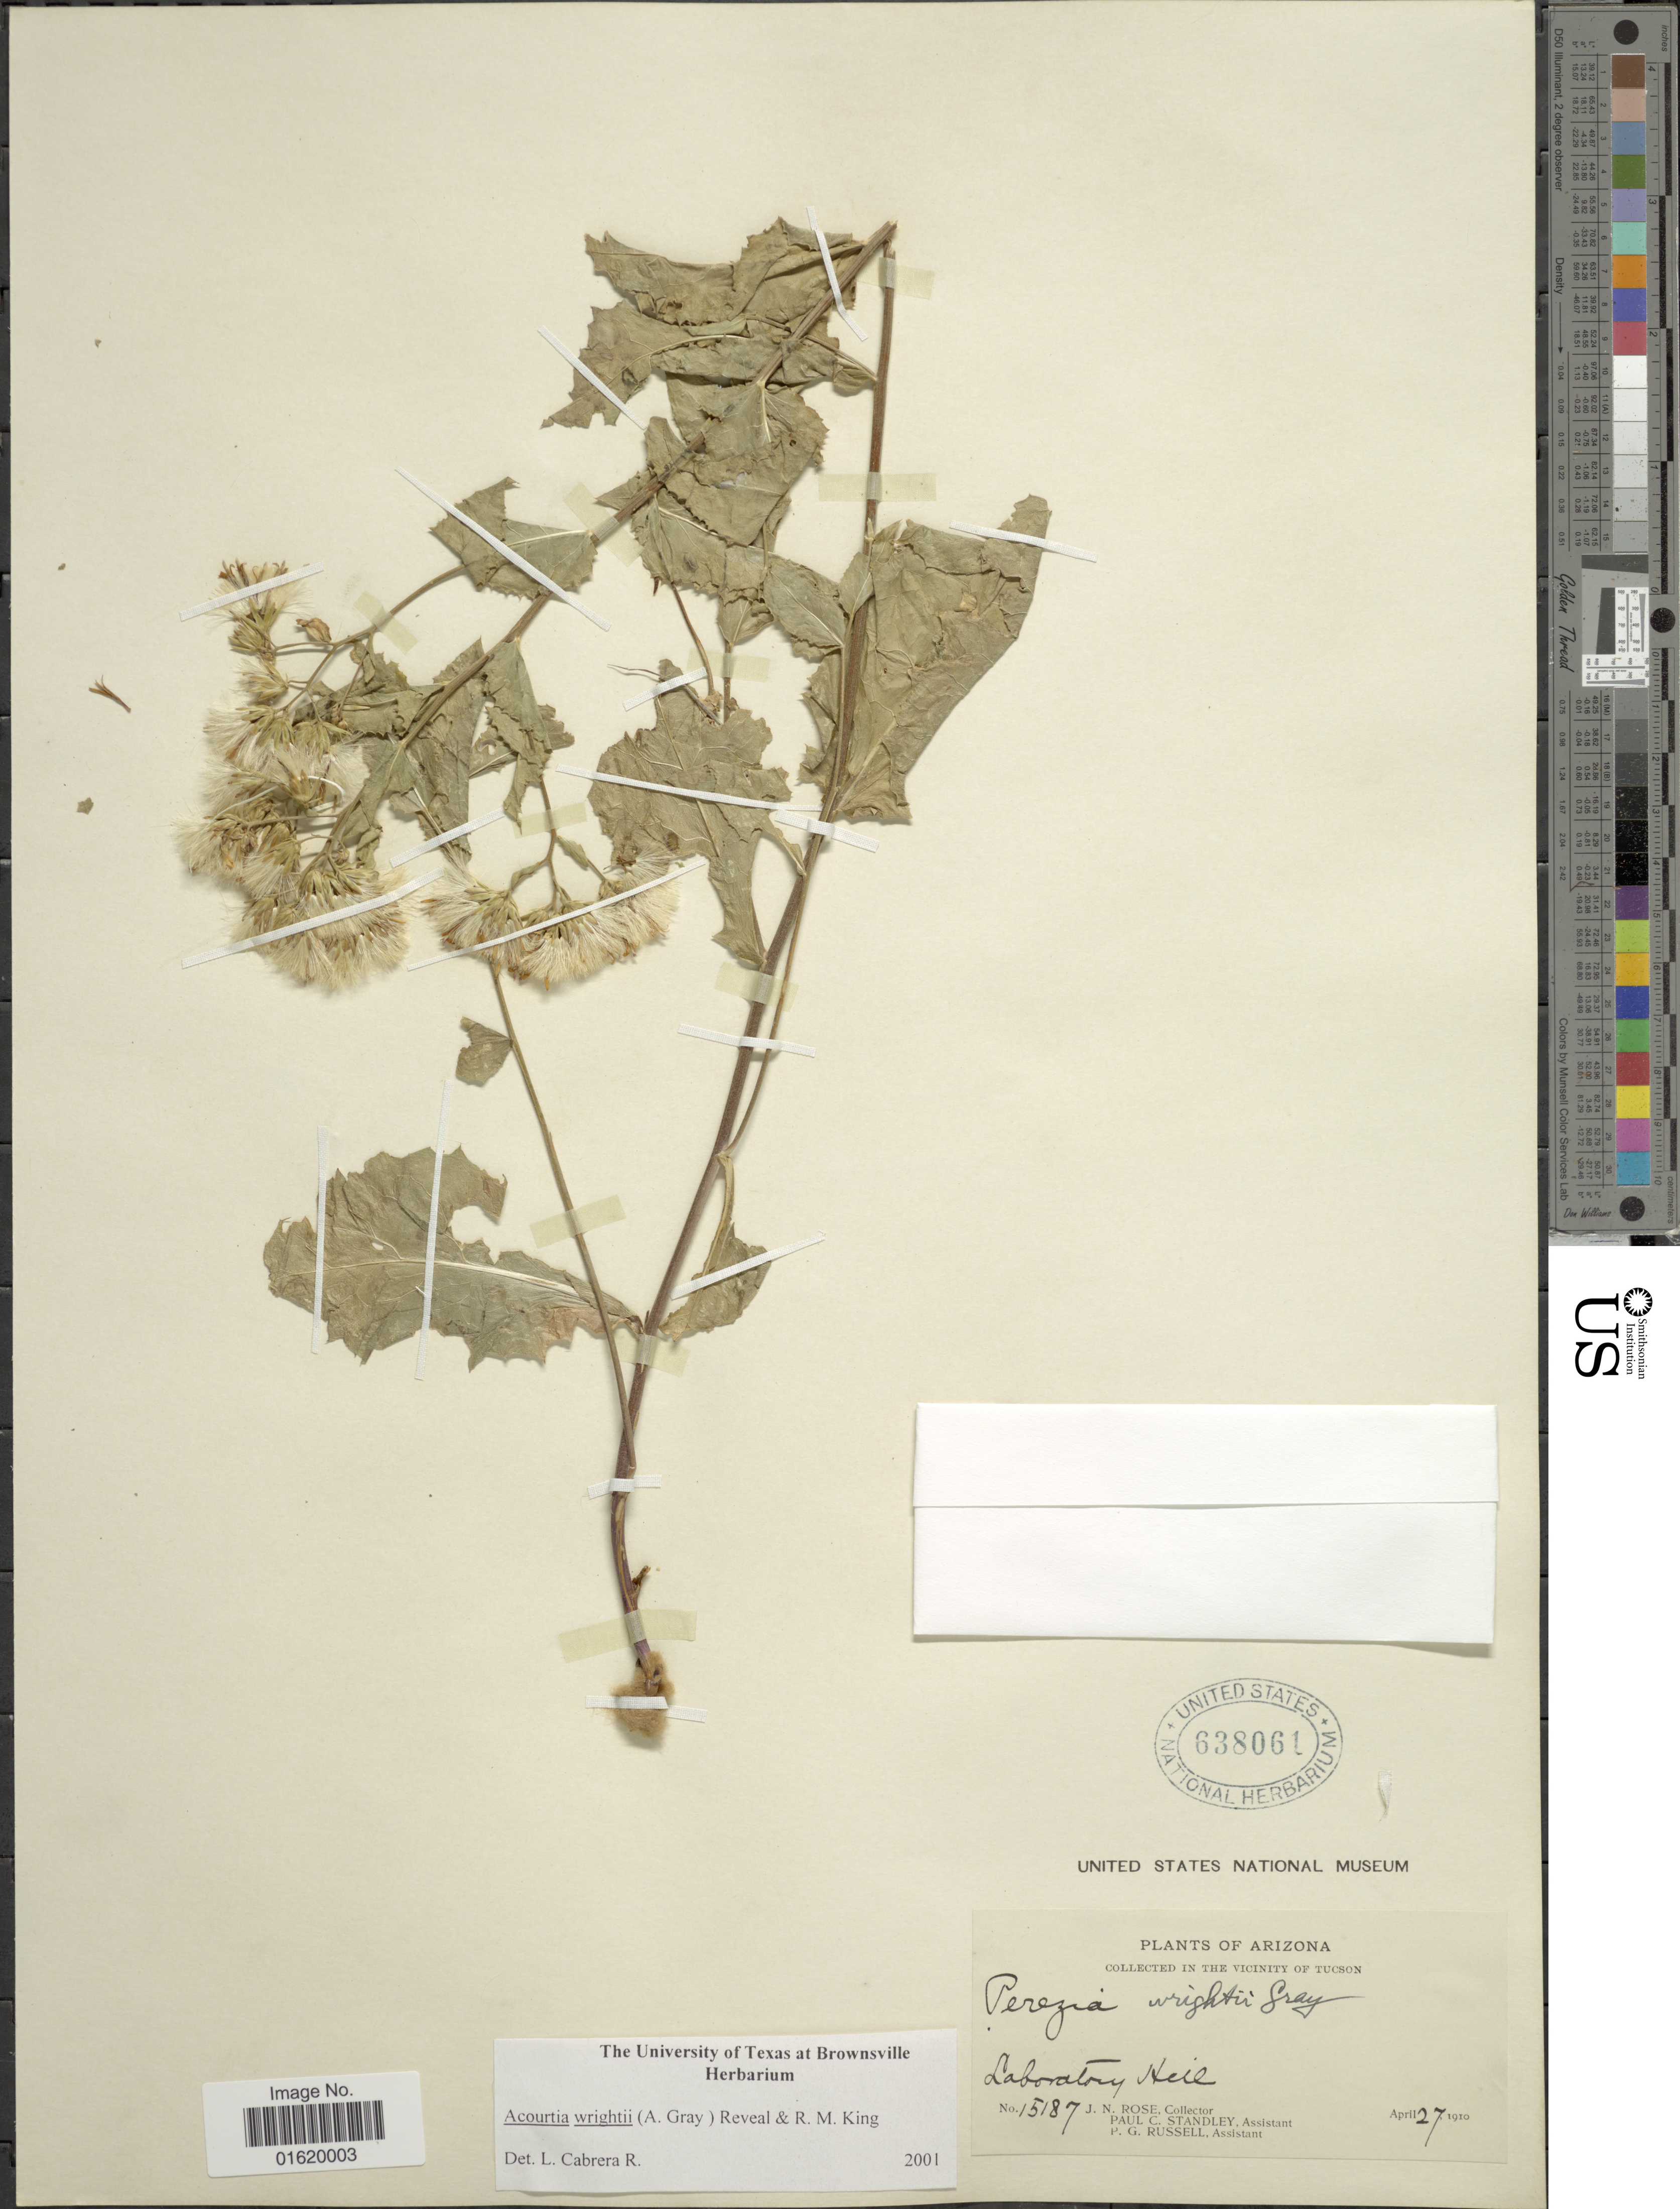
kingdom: Plantae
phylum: Tracheophyta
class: Magnoliopsida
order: Asterales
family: Asteraceae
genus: Acourtia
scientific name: Acourtia wrightii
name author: (A. Gray) Reveal & R.M. King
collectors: J. N. Rose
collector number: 15187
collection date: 1910-04-27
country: United States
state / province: Arizona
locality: Vicinity of Tucson, Laboratory Hill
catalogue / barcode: US 638061